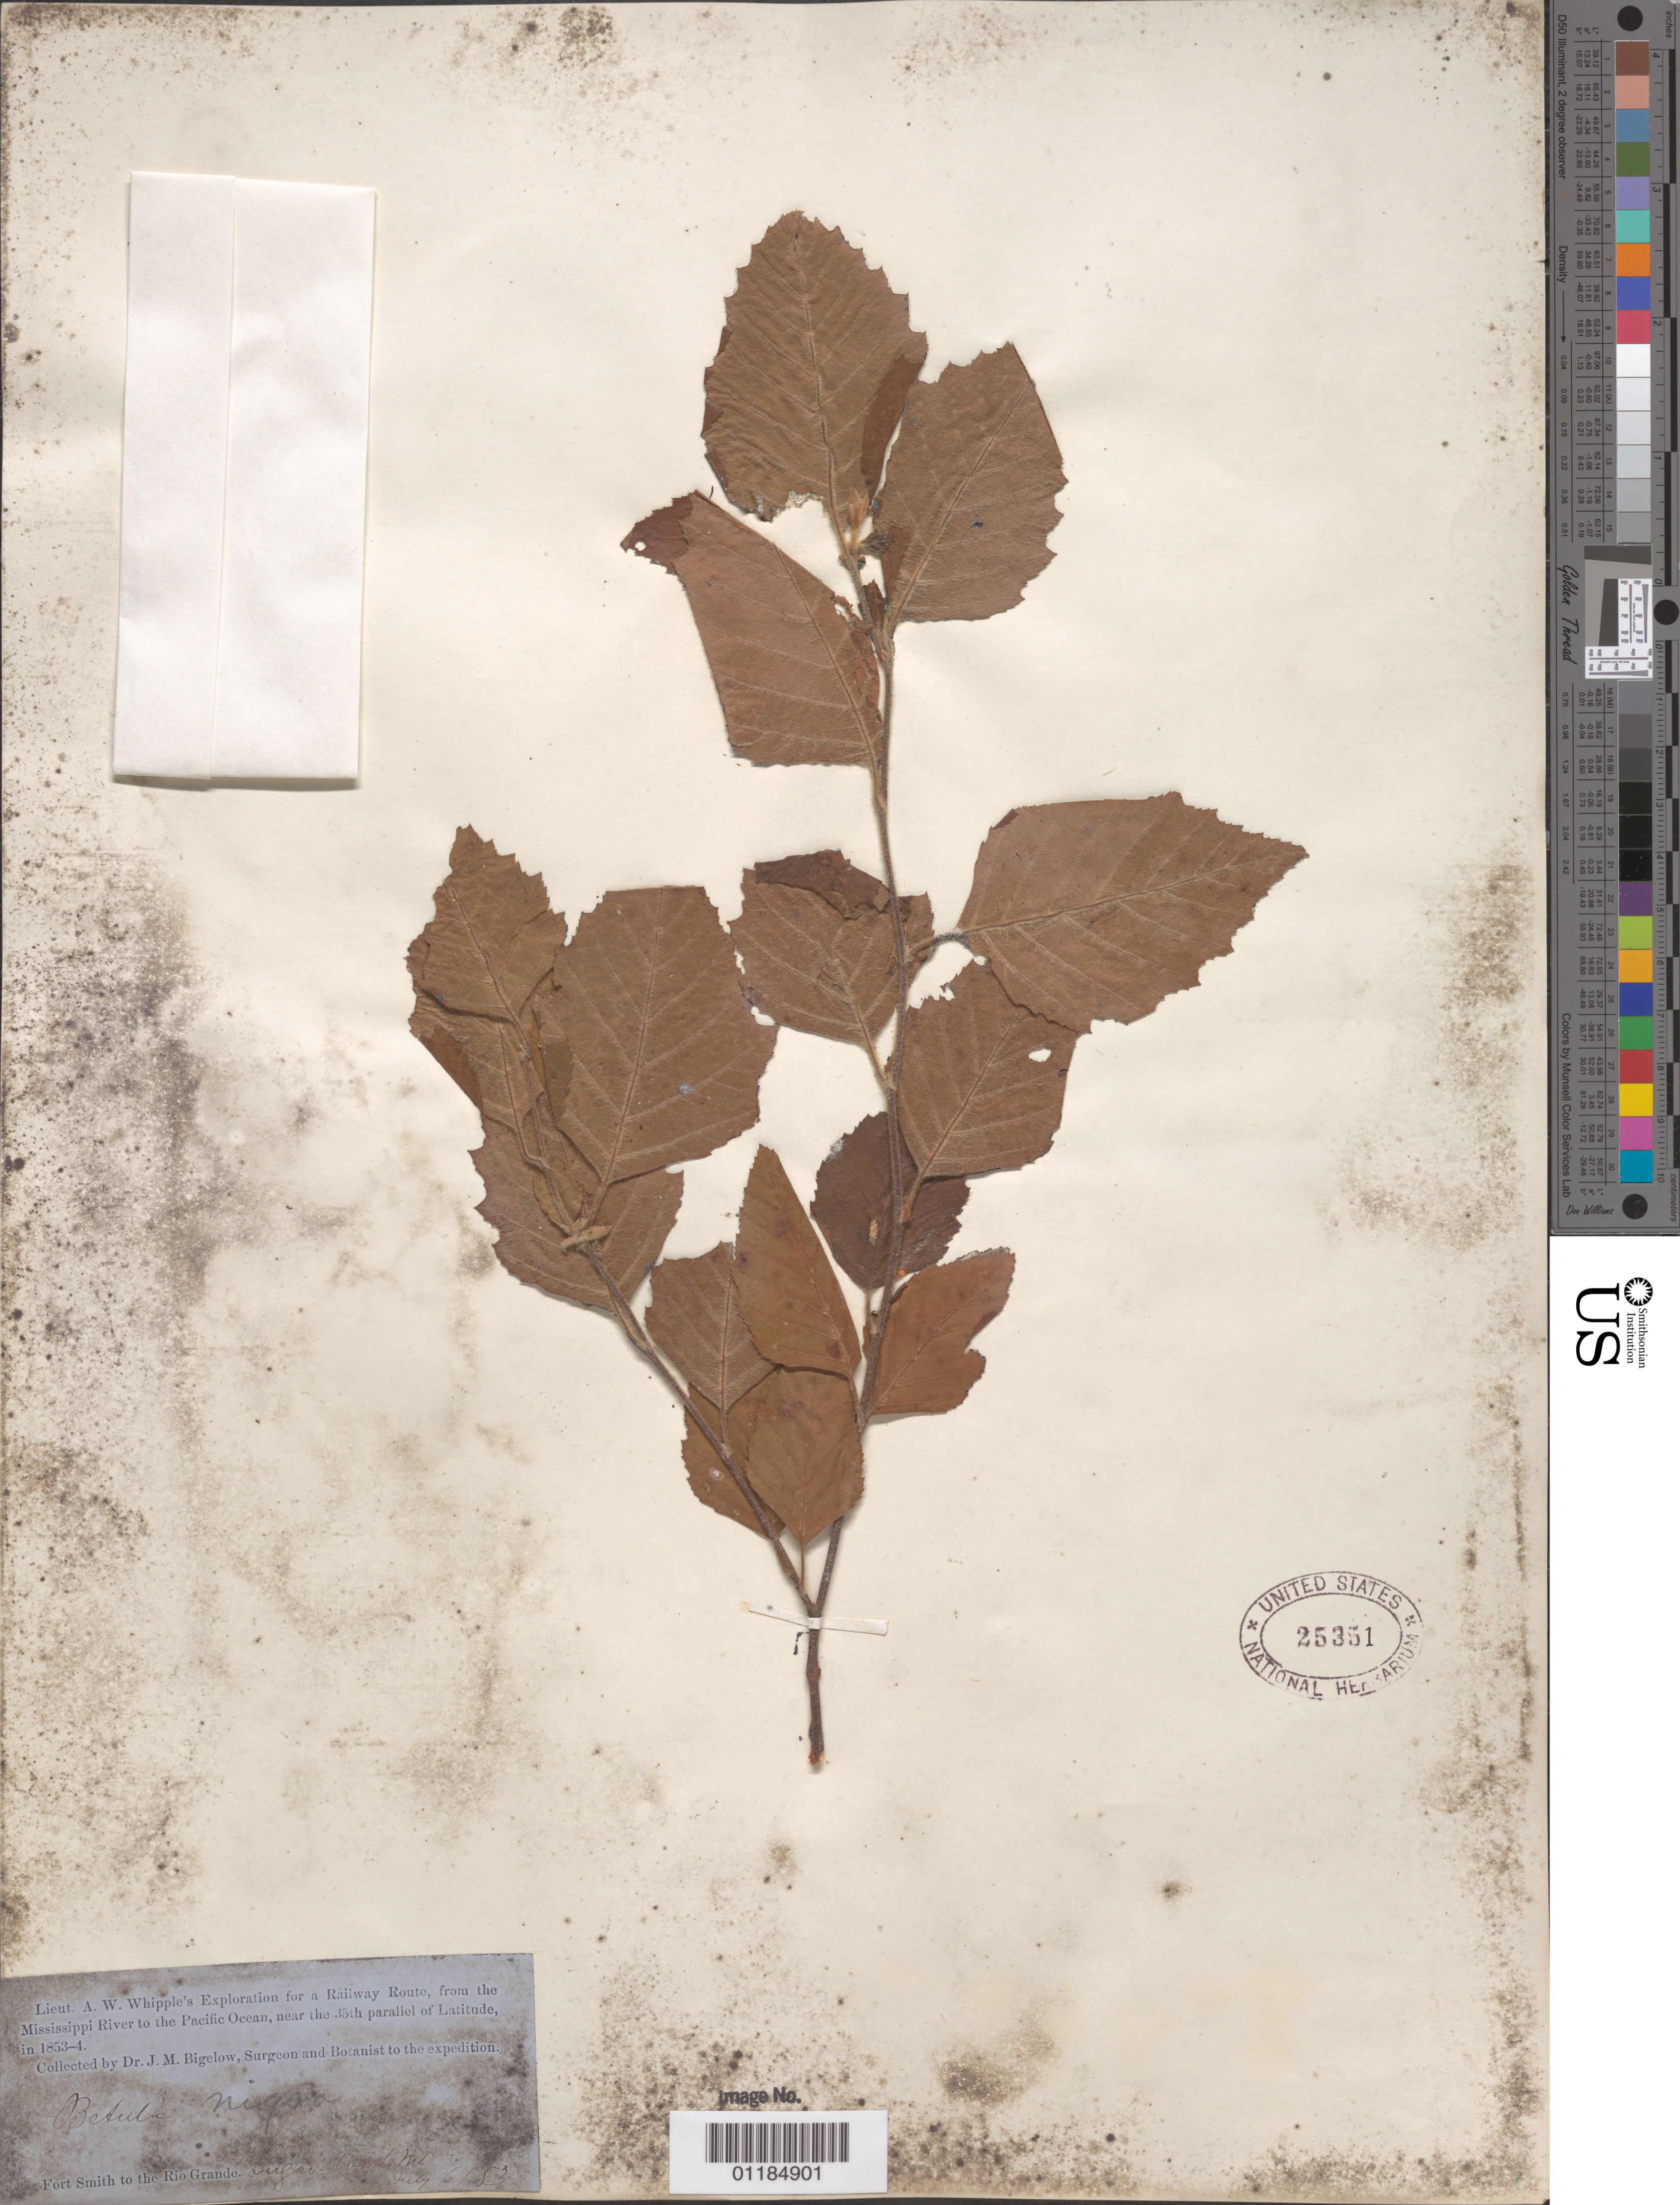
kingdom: Plantae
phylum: Tracheophyta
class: Magnoliopsida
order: Fagales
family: Betulaceae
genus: Betula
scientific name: Betula nigra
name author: L.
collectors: J. M. Bigelow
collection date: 1853-07-06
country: United States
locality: Fort Smith to the Rio Grande.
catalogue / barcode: US 25351